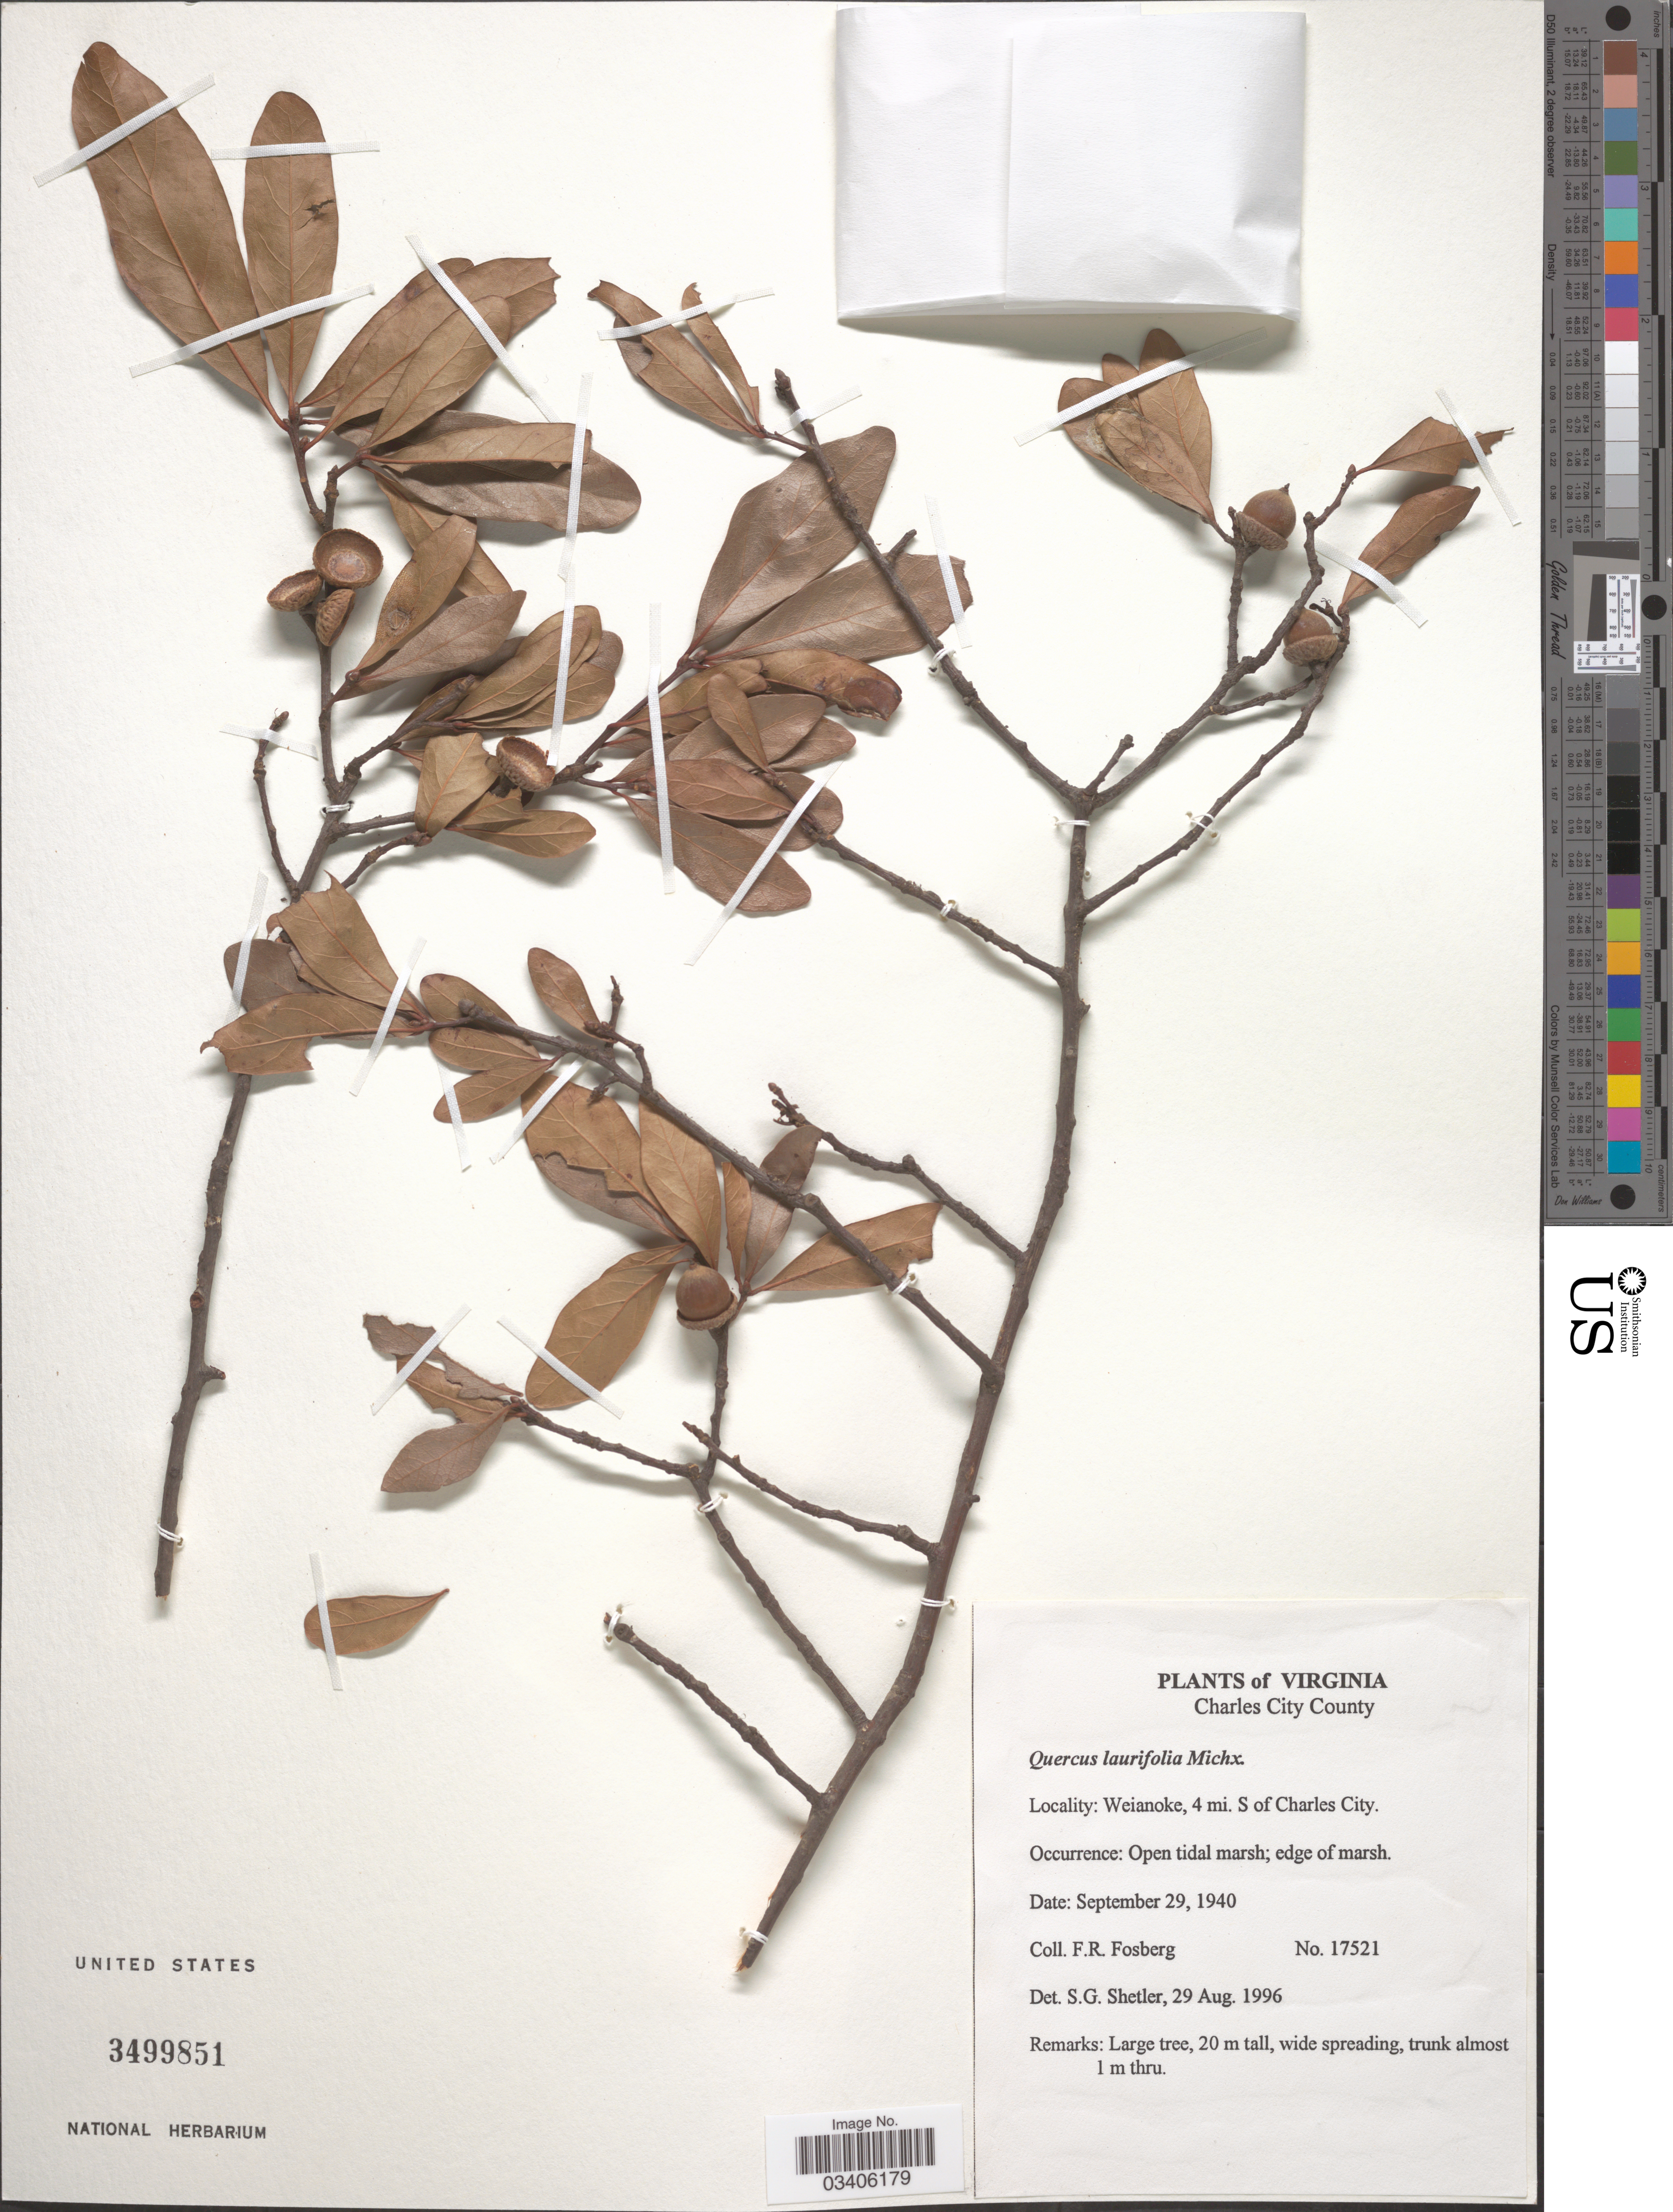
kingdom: Plantae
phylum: Tracheophyta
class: Magnoliopsida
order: Fagales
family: Fagaceae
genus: Quercus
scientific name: Quercus laurifolia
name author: Michx.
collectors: F. R. Fosberg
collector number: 17521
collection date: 1940-09-29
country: United States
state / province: Virginia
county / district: Charles City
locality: Charles City County. Weianoke, 4 mi. S of Charles City.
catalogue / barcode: US 3499851